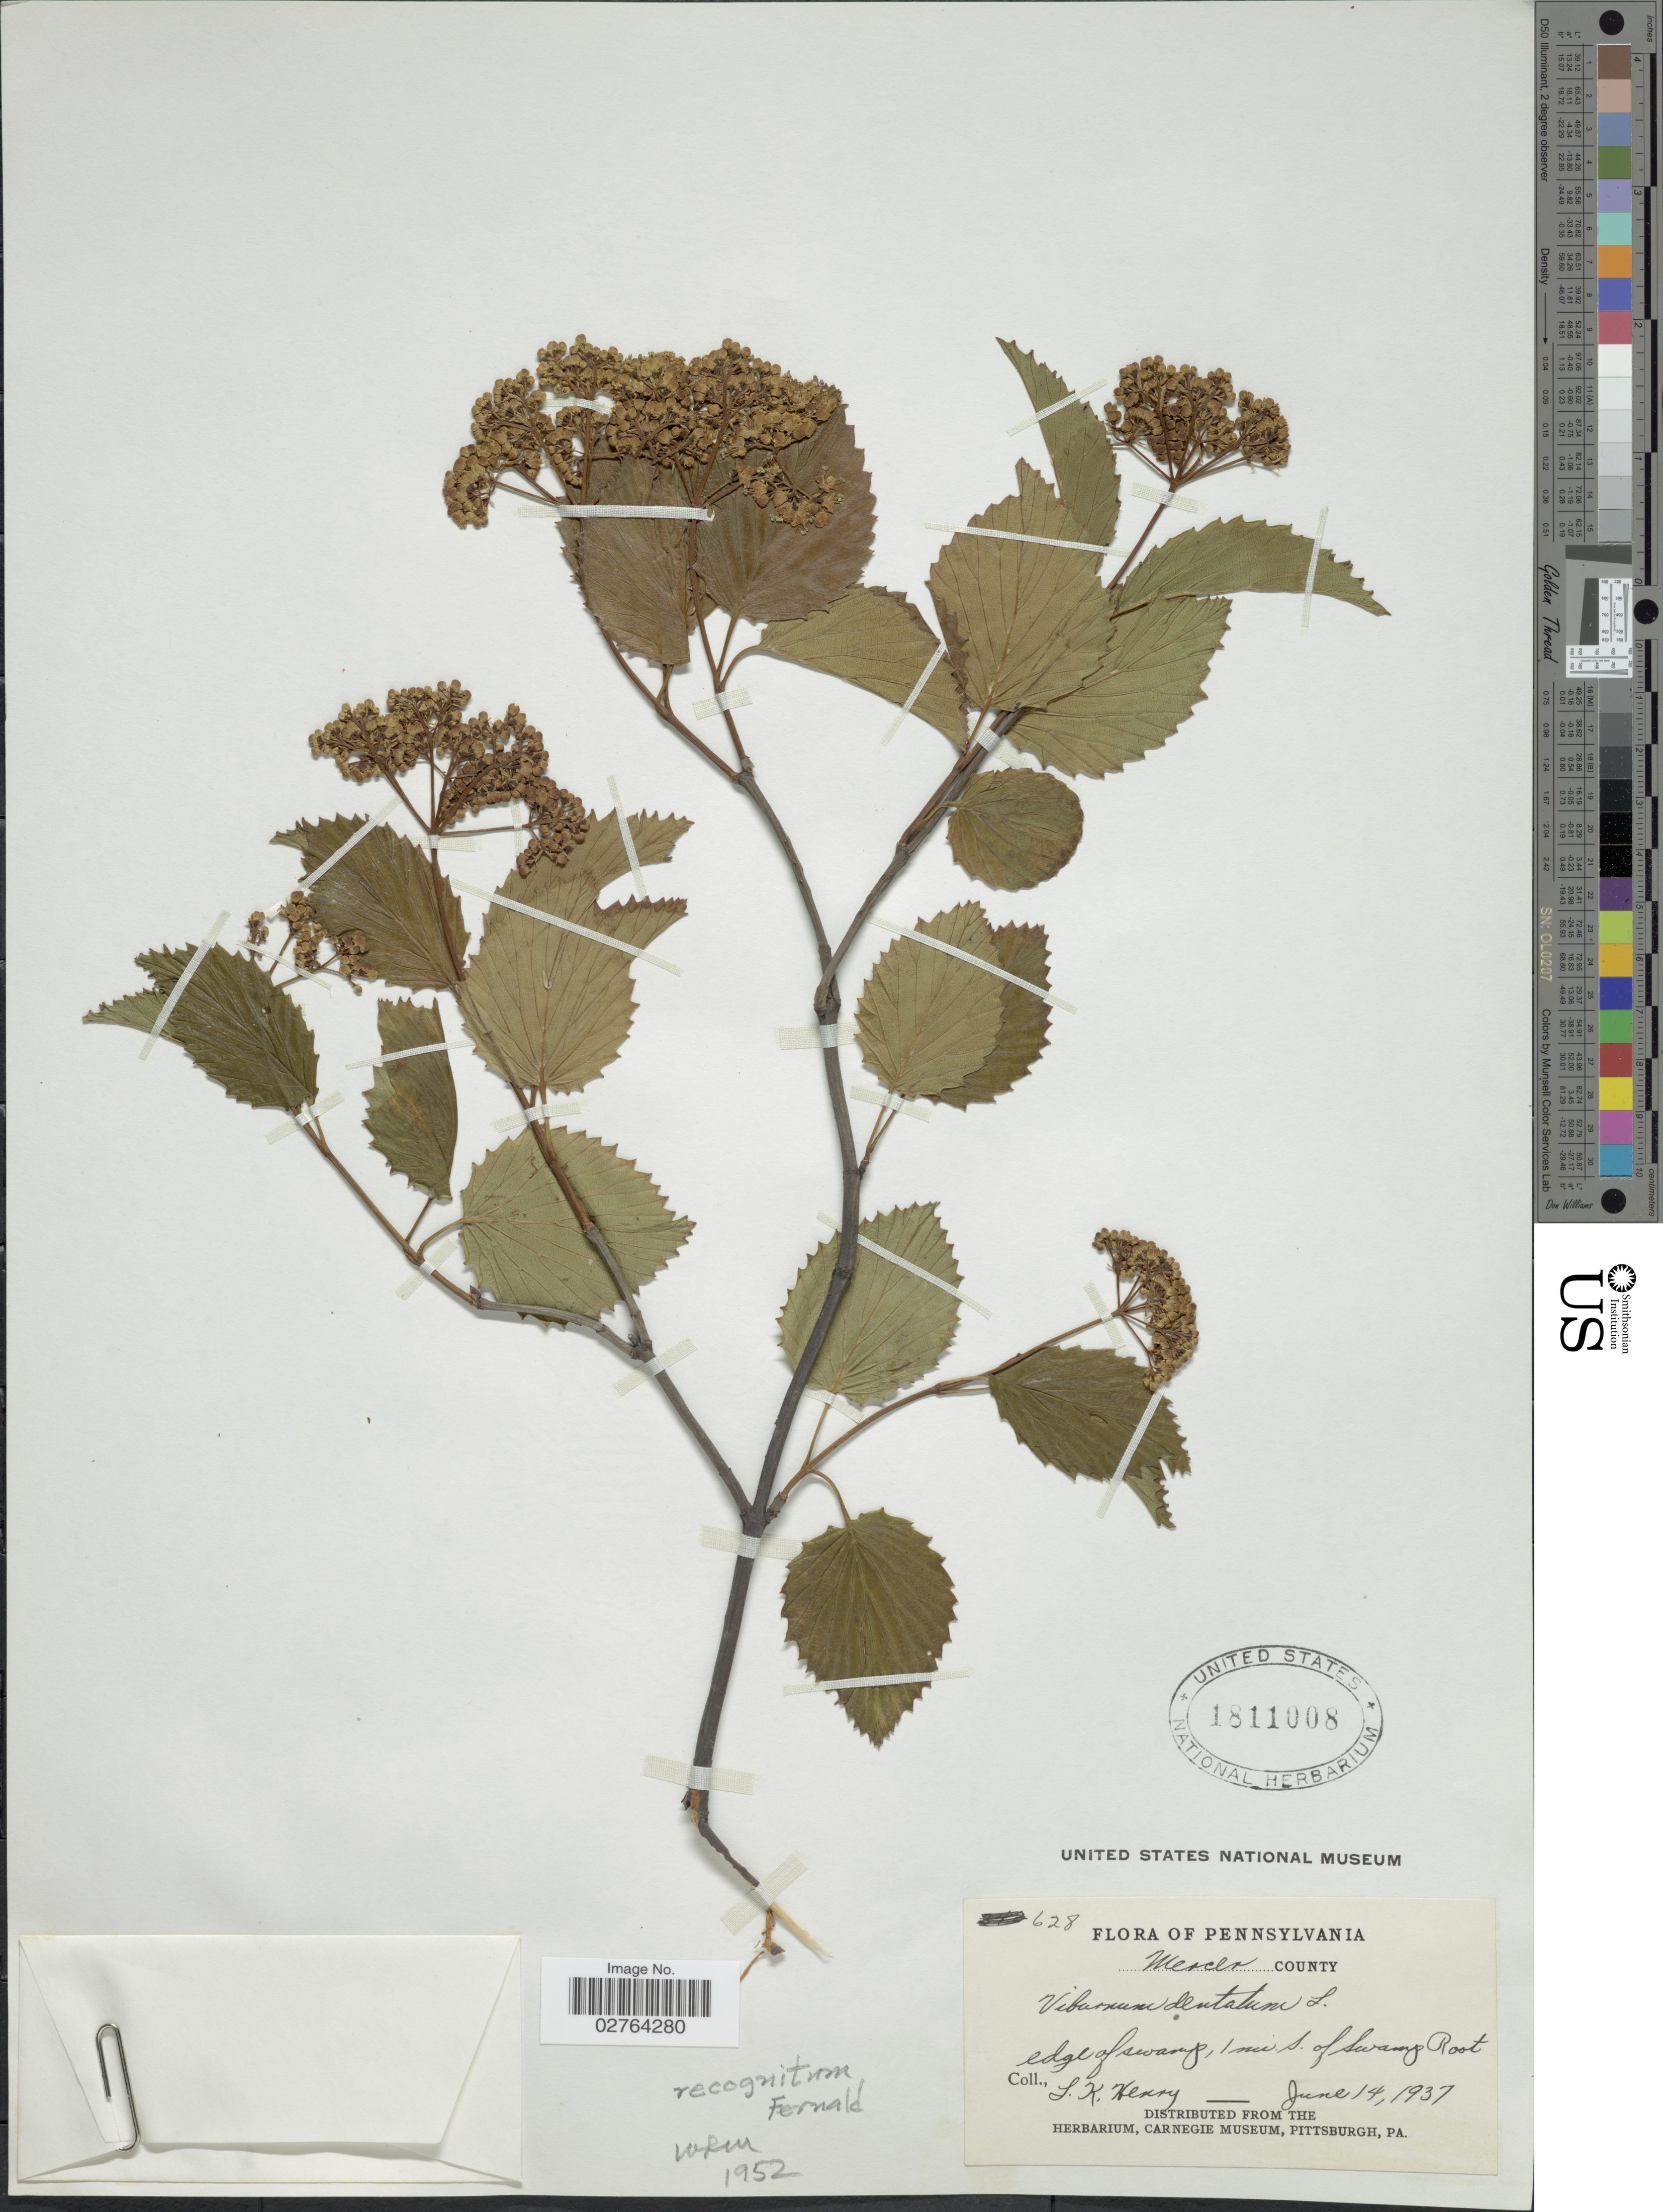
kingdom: Plantae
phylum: Tracheophyta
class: Magnoliopsida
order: Dipsacales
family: Viburnaceae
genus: Viburnum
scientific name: Viburnum recognitum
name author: Fernald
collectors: L. K. Henry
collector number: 628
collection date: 1937-06-14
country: United States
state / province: Pennsylvania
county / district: Mercer County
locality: Edge of swamp, 1 mi. S. of Swamp Post.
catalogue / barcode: US 1811008